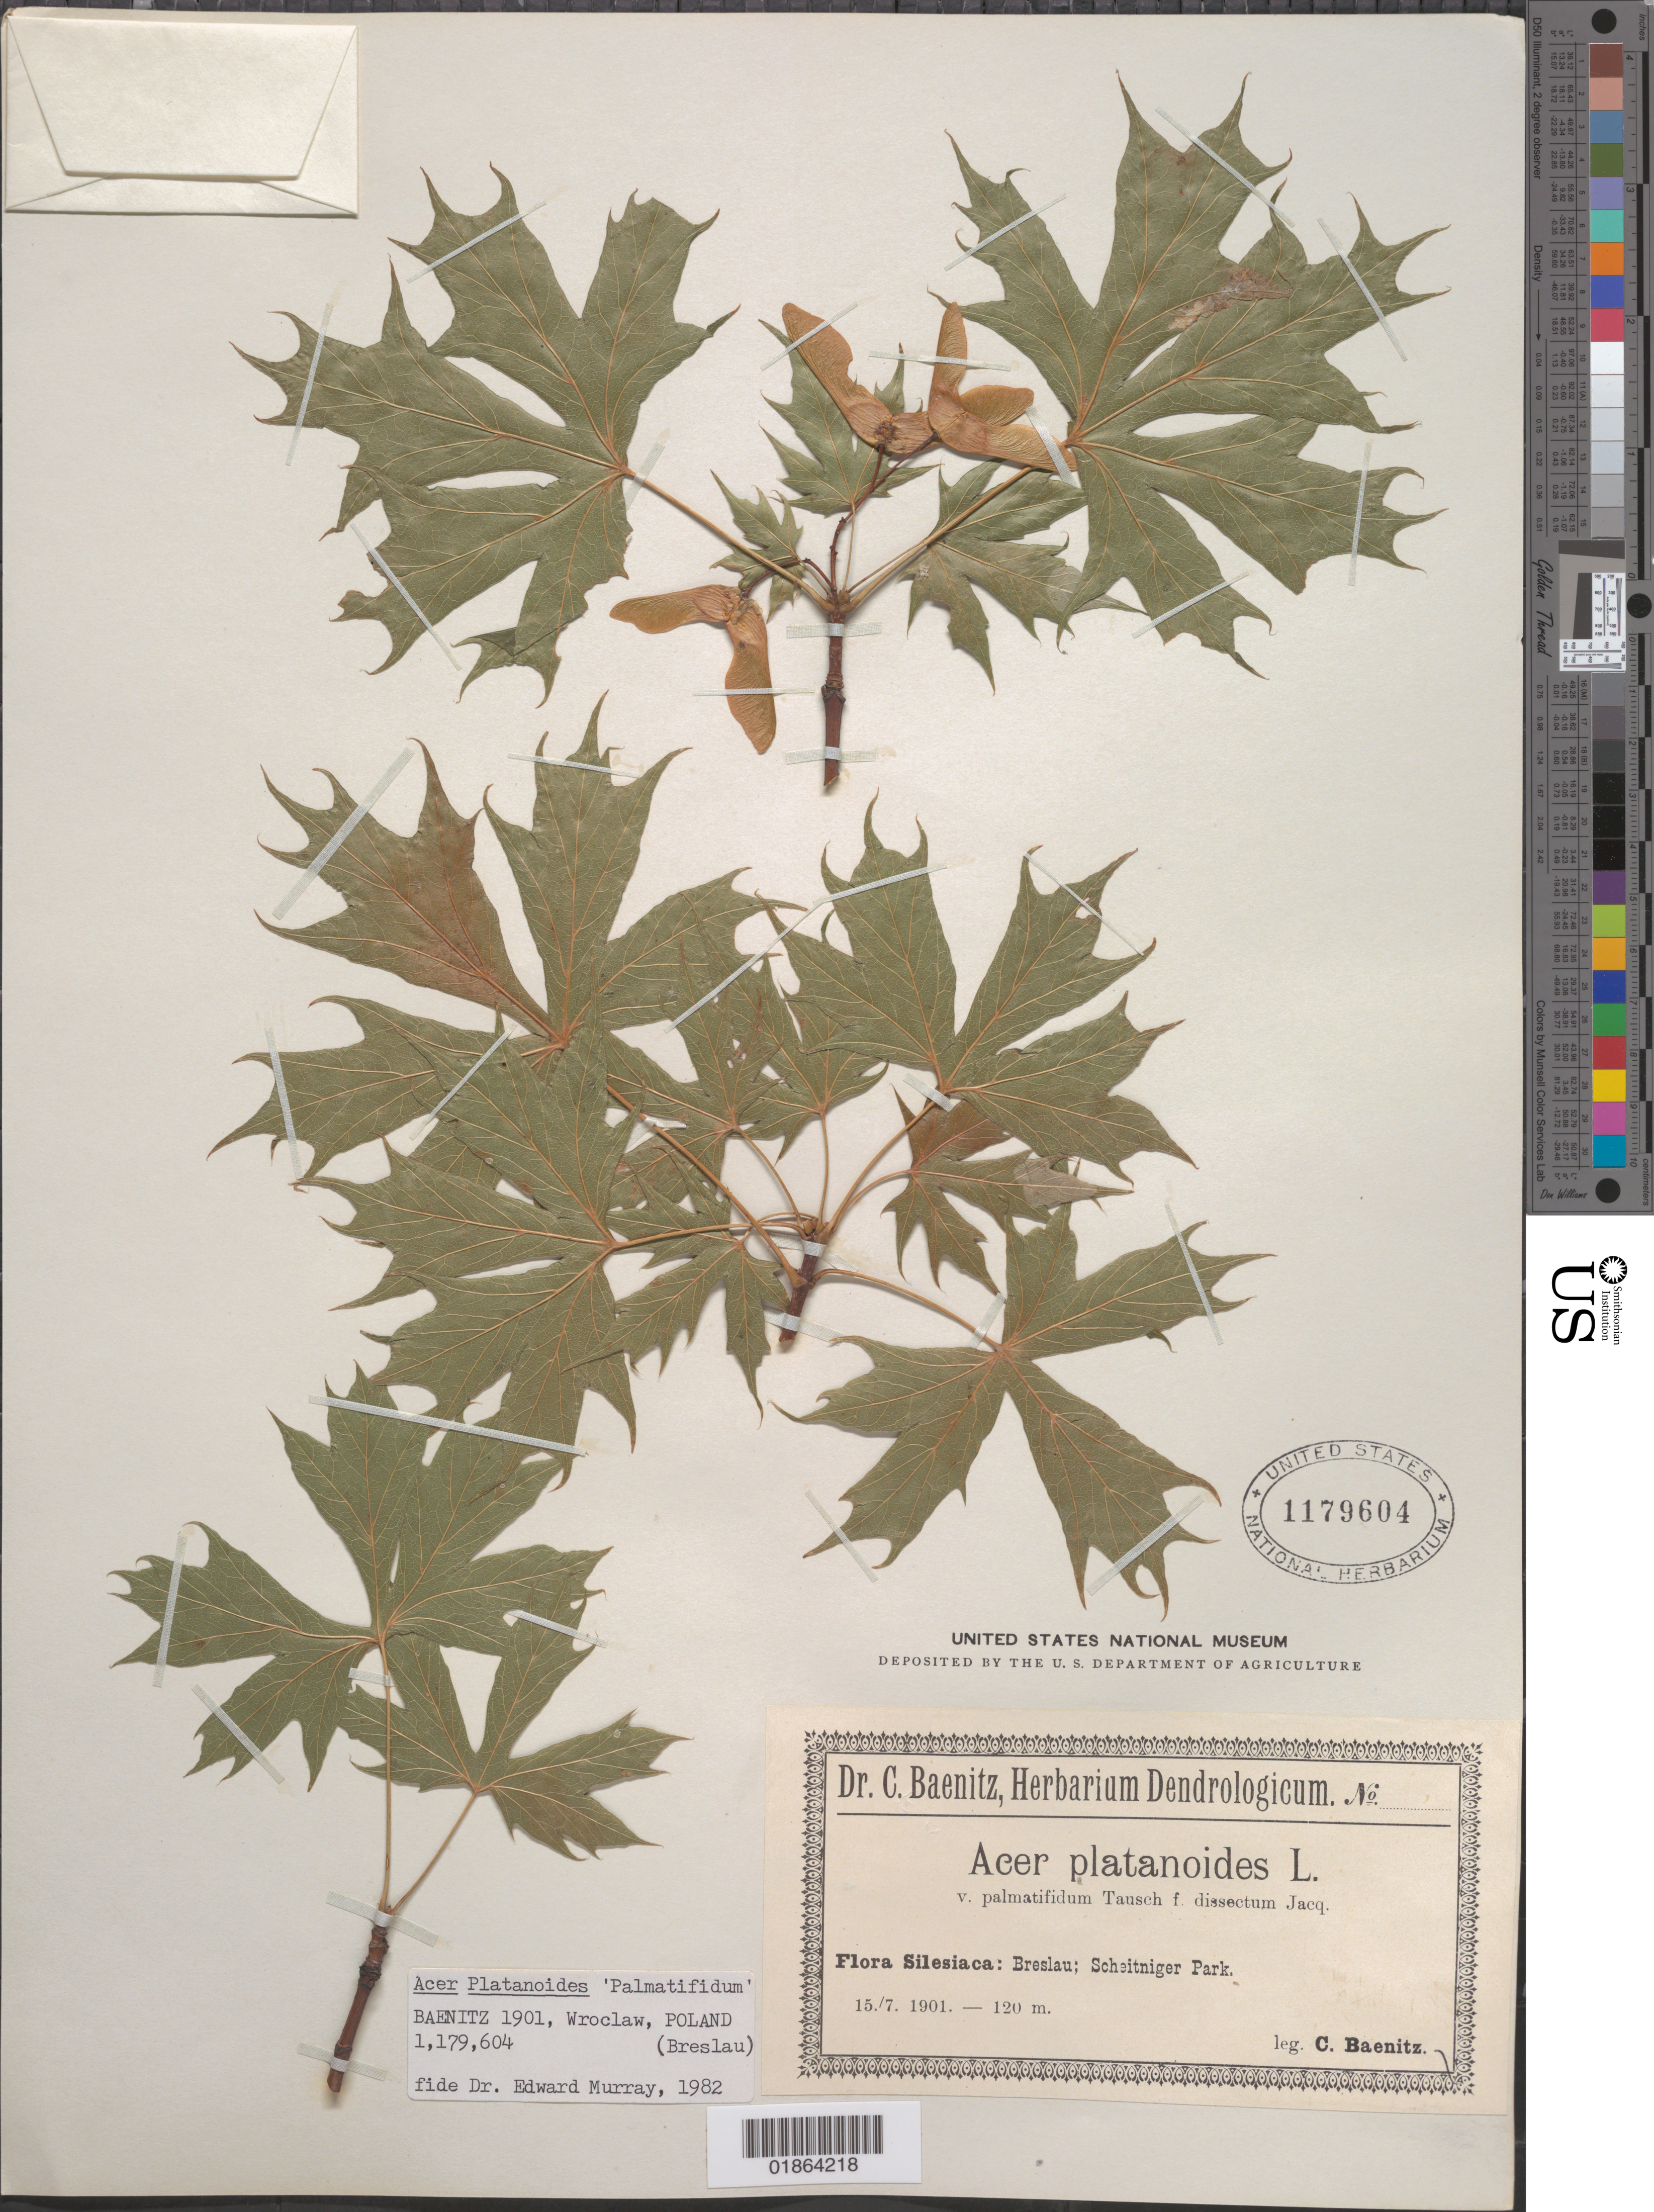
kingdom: Plantae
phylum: Tracheophyta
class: Magnoliopsida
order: Sapindales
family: Sapindaceae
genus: Acer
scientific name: Acer platanoides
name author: L.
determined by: Murray, Edward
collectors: C. G. Baenitz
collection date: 1901-07-15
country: Poland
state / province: Dolnoslaskie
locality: Breslau [Wroclaw]; Scheitniger Park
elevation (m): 120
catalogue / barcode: US 1179604